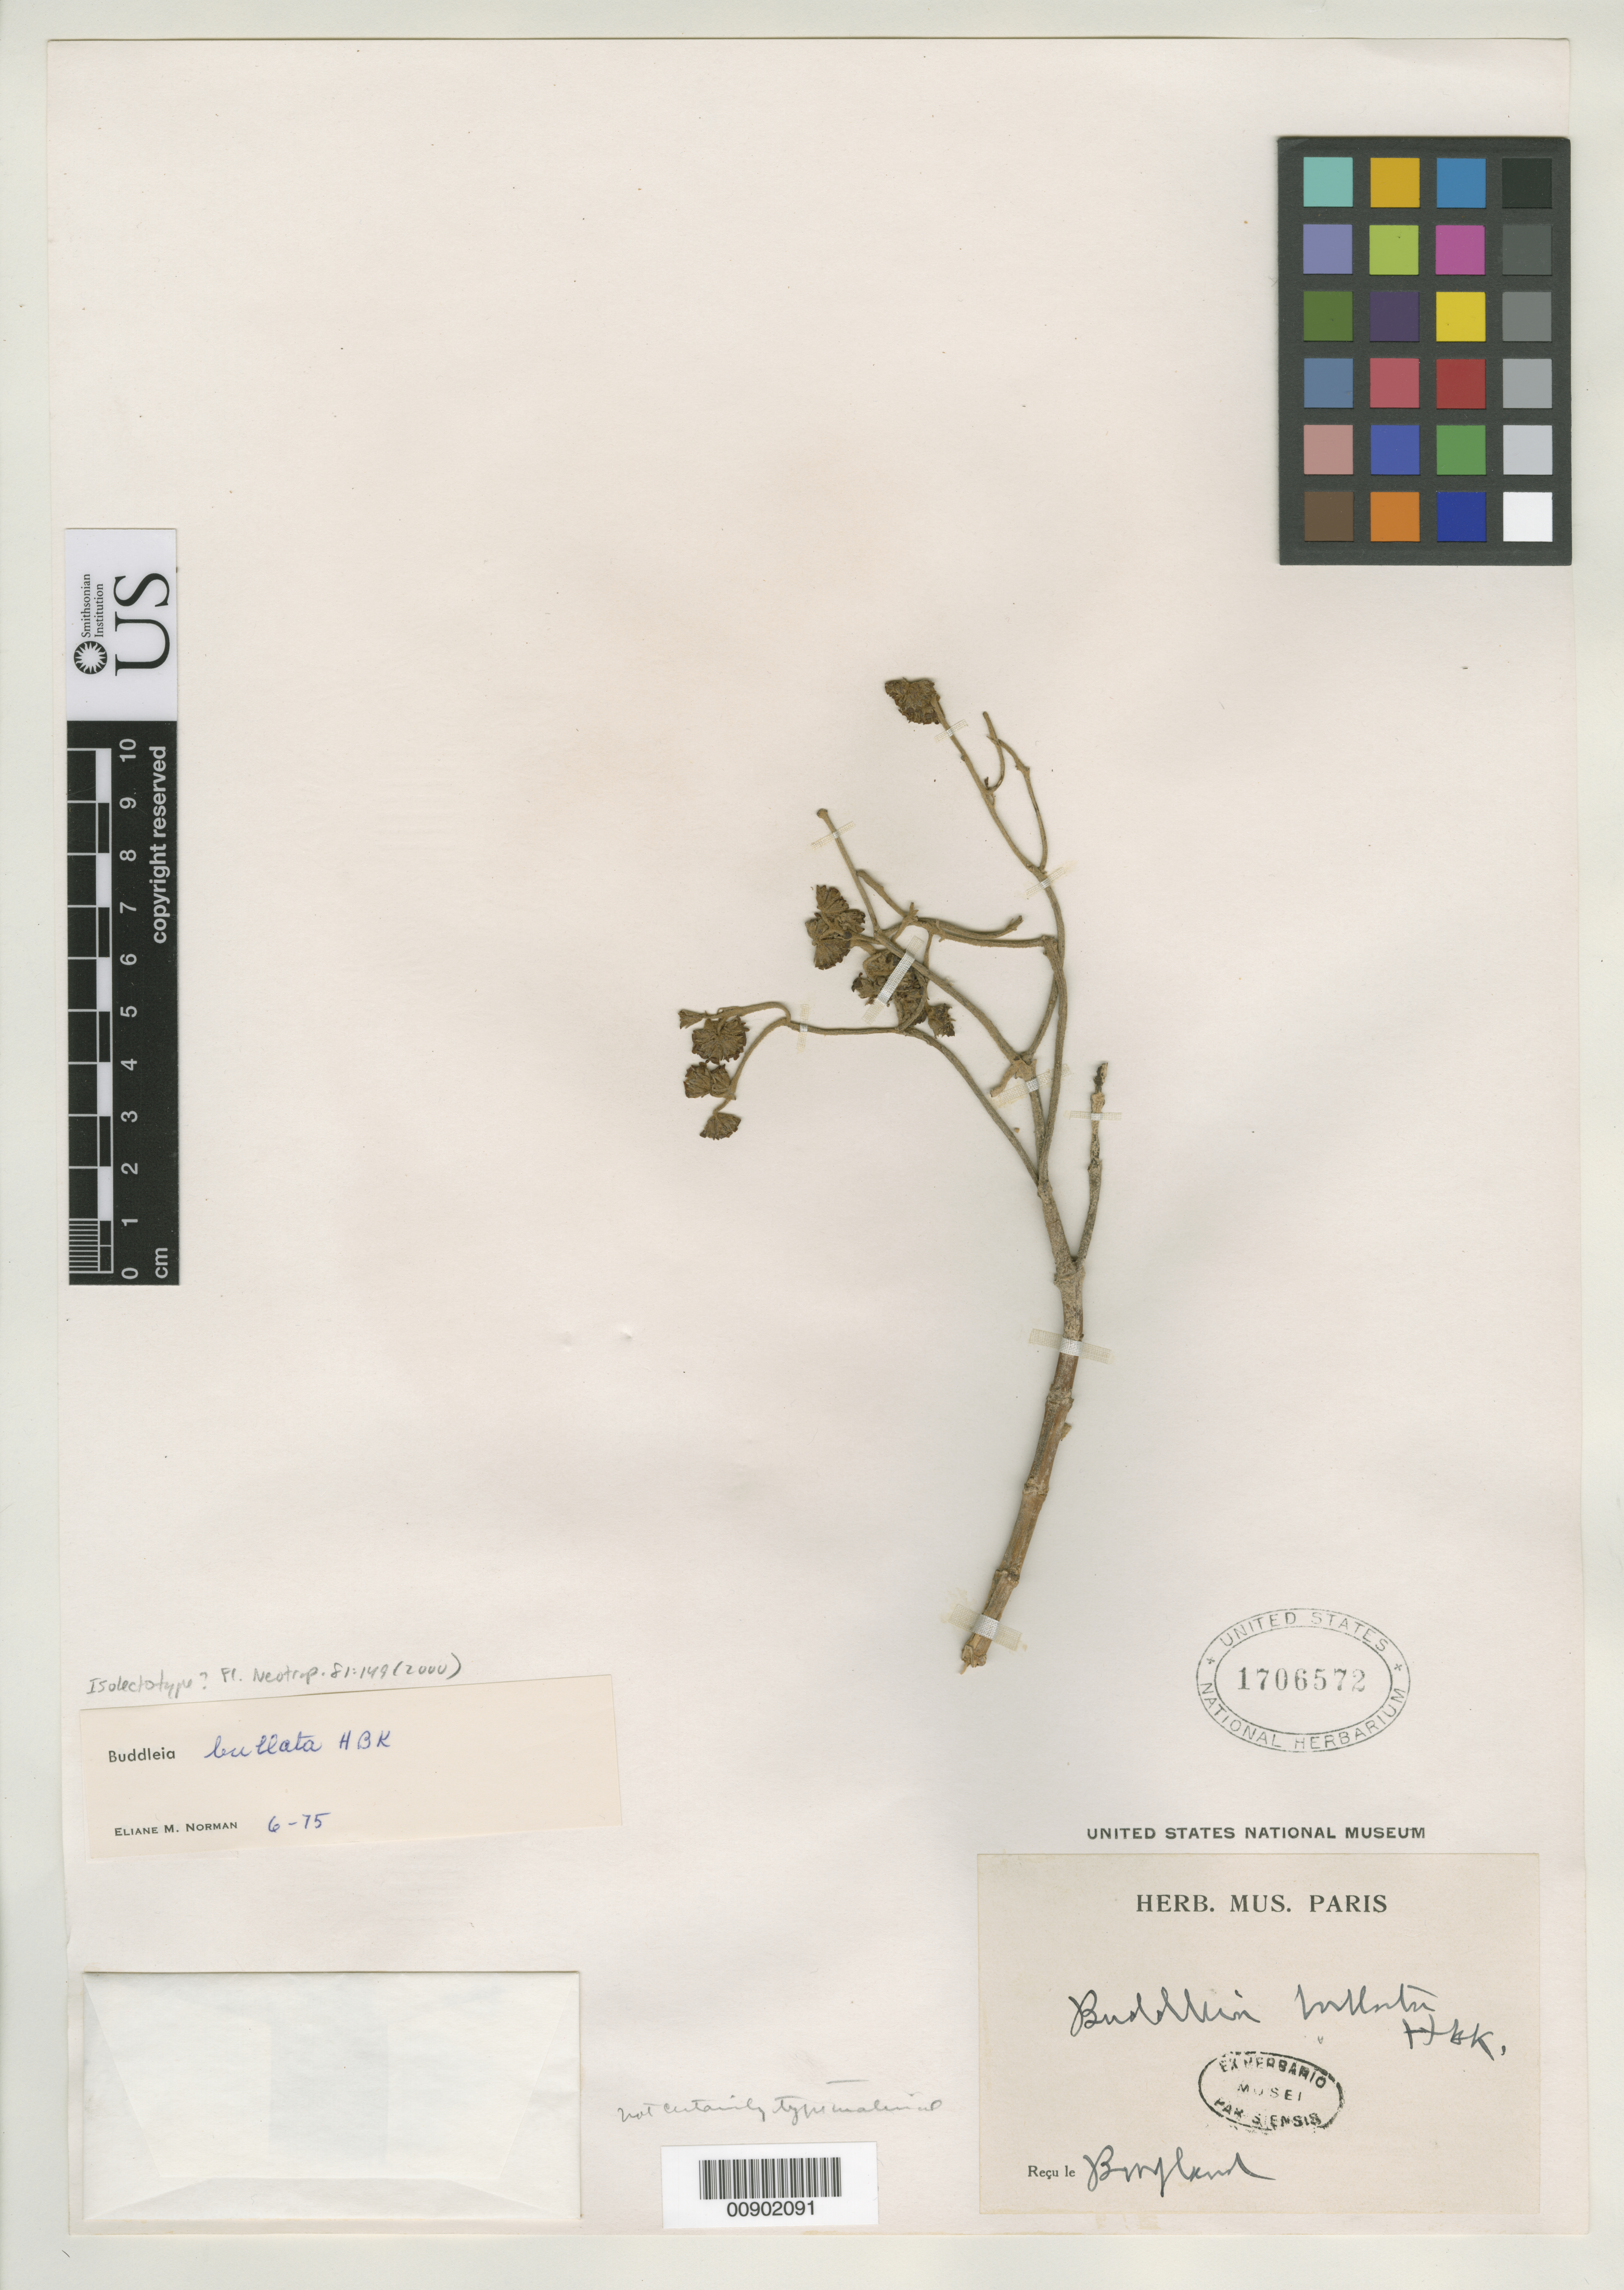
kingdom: Plantae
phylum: Tracheophyta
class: Magnoliopsida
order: Lamiales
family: Scrophulariaceae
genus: Buddleja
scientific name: Buddleja bullata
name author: Kunth in Humb. & et al.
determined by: Norman, E. M.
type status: Possible Isolectotype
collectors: A. J. A. Bonpland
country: Ecuador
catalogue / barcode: US 1706572